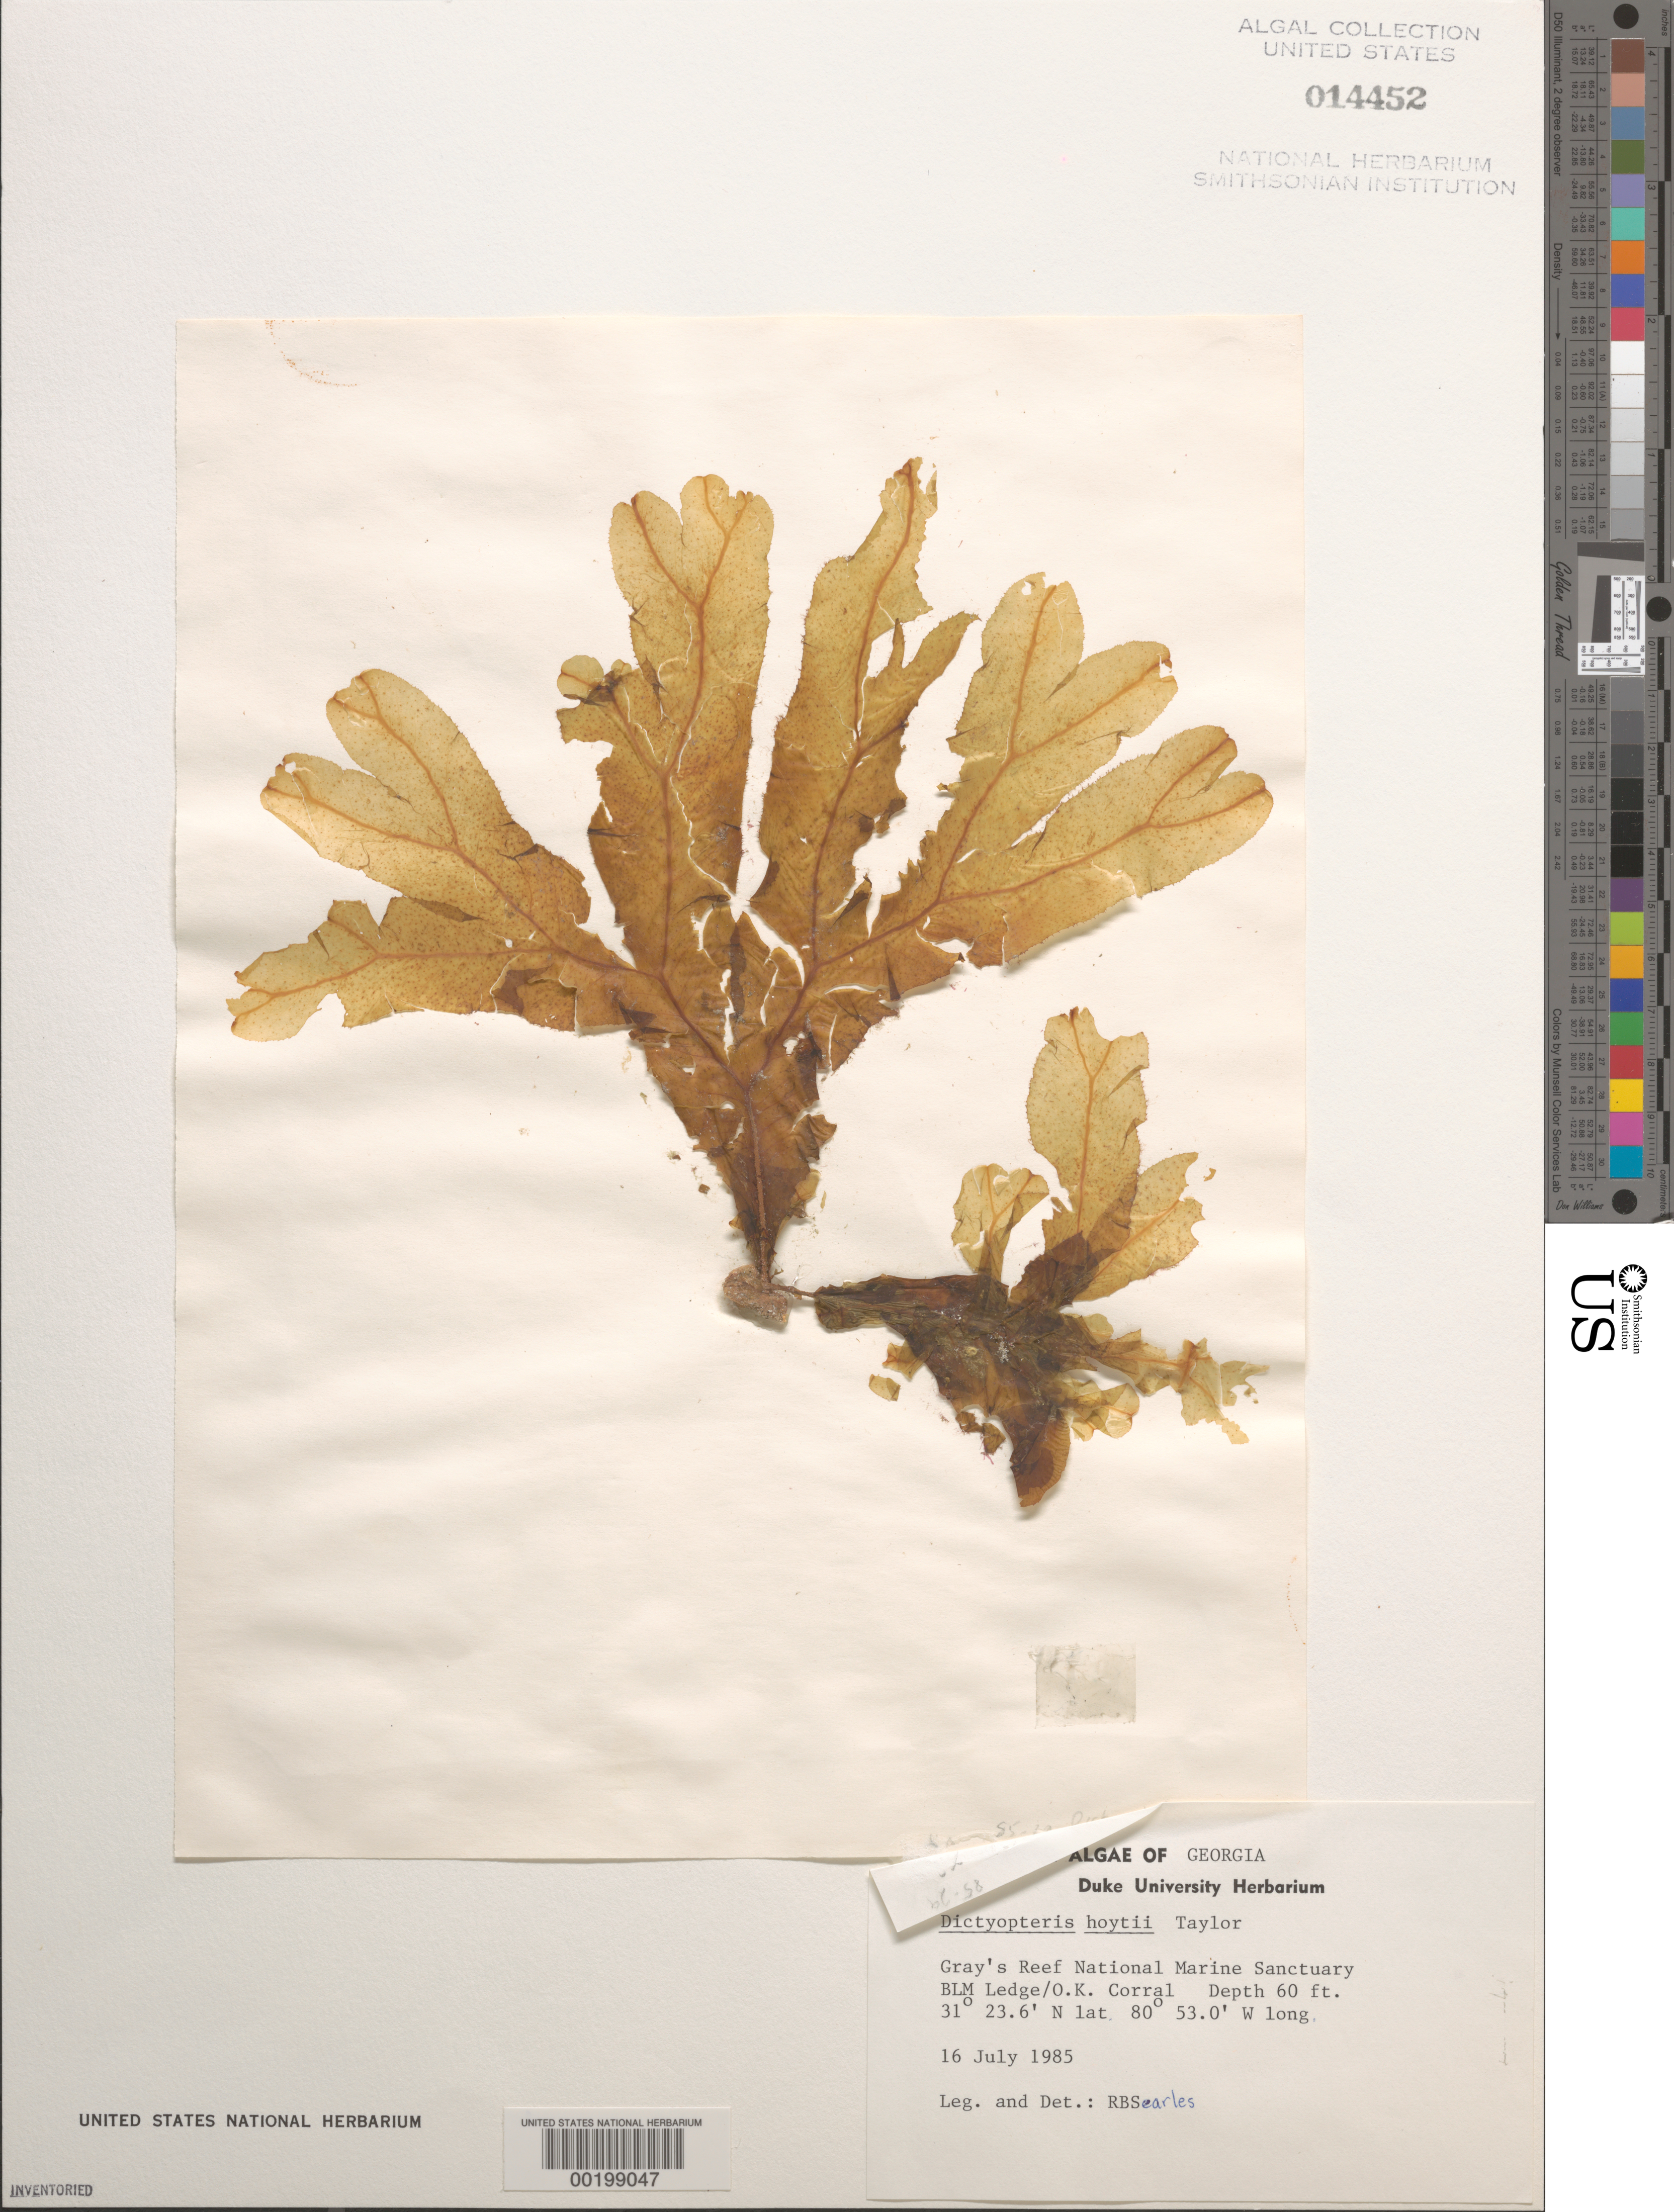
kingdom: Chromista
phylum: Ochrophyta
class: Phaeophyceae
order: Dictyotales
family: Dictyotaceae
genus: Dictyopteris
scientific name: Dictyopteris hoytii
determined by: Searles, R. B.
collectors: R. Searles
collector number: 85-29-10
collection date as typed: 16 Jul 1985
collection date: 1985-07-16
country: United States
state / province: Georgia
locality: Gray's Reef National Marine Sanctuary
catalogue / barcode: US 14452